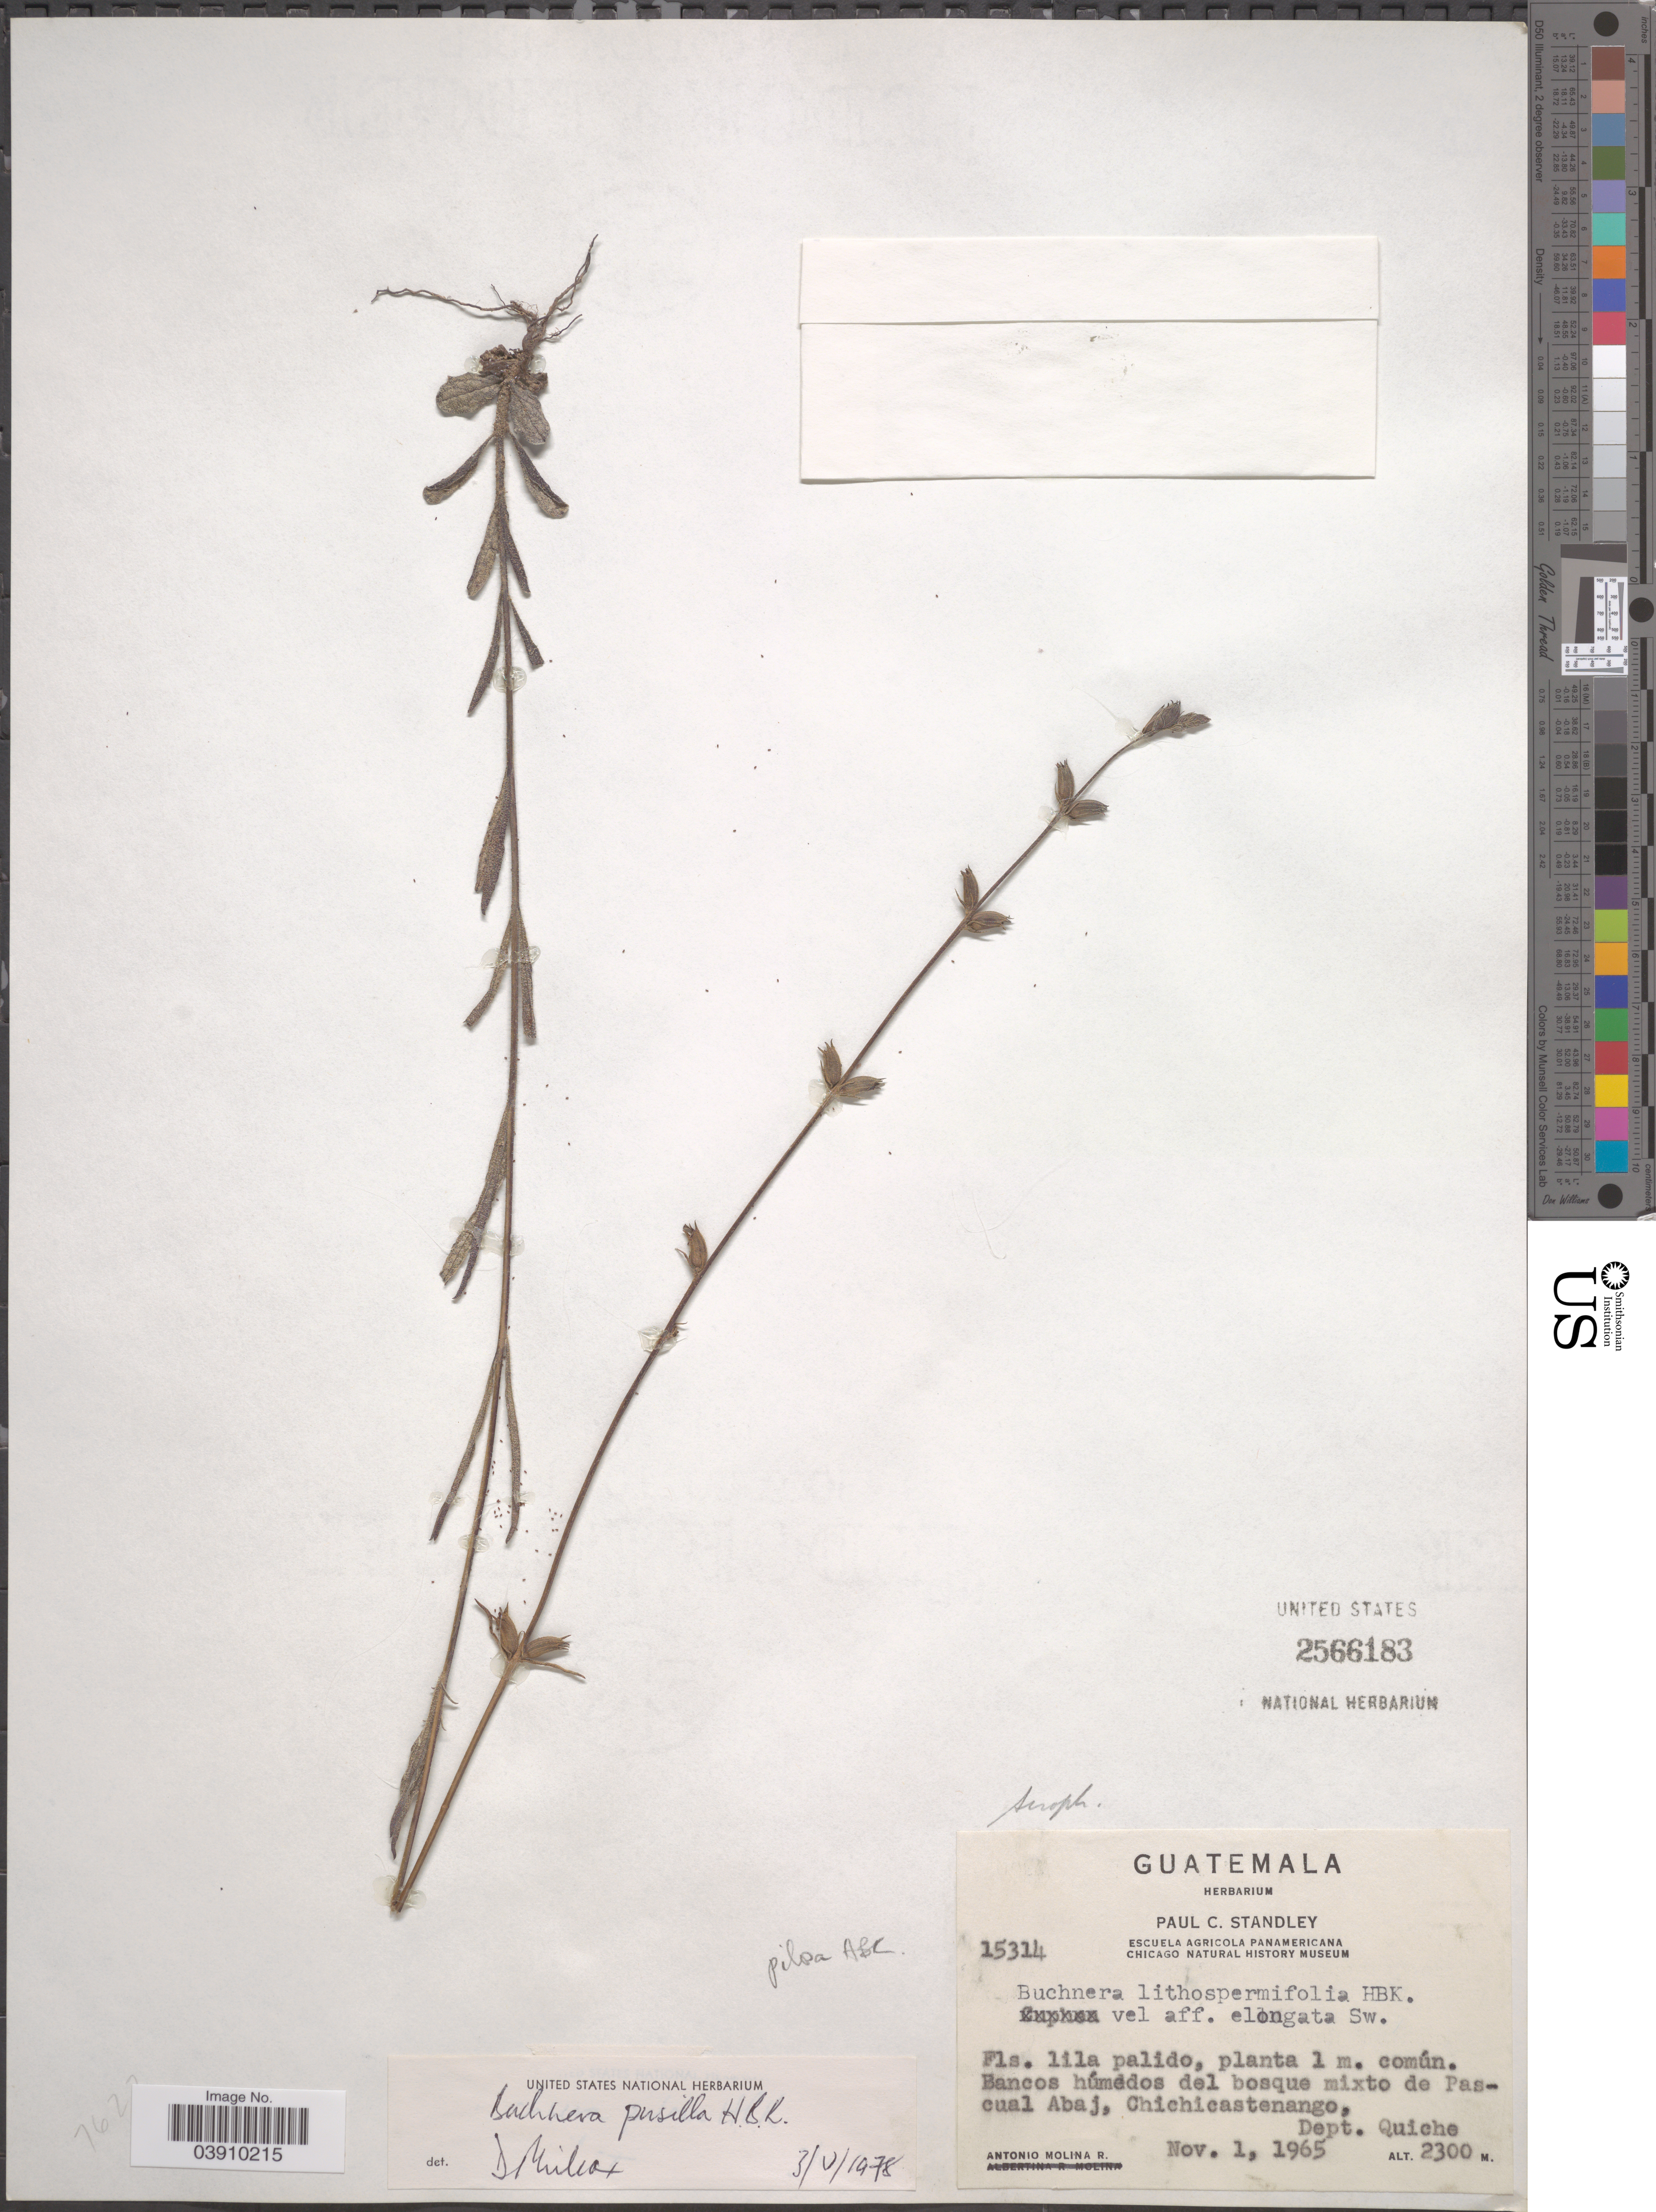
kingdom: Plantae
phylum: Tracheophyta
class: Magnoliopsida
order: Lamiales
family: Orobanchaceae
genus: Buchnera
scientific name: Buchnera pusilla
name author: Kunth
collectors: A. Molina R.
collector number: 15314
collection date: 1965-11-01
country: Guatemala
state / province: El Quiche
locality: Bancos húmedos del bosque mixto de Pascual Abaj, Chichicastenango, Dept. Quiche.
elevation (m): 2300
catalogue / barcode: US 2566183